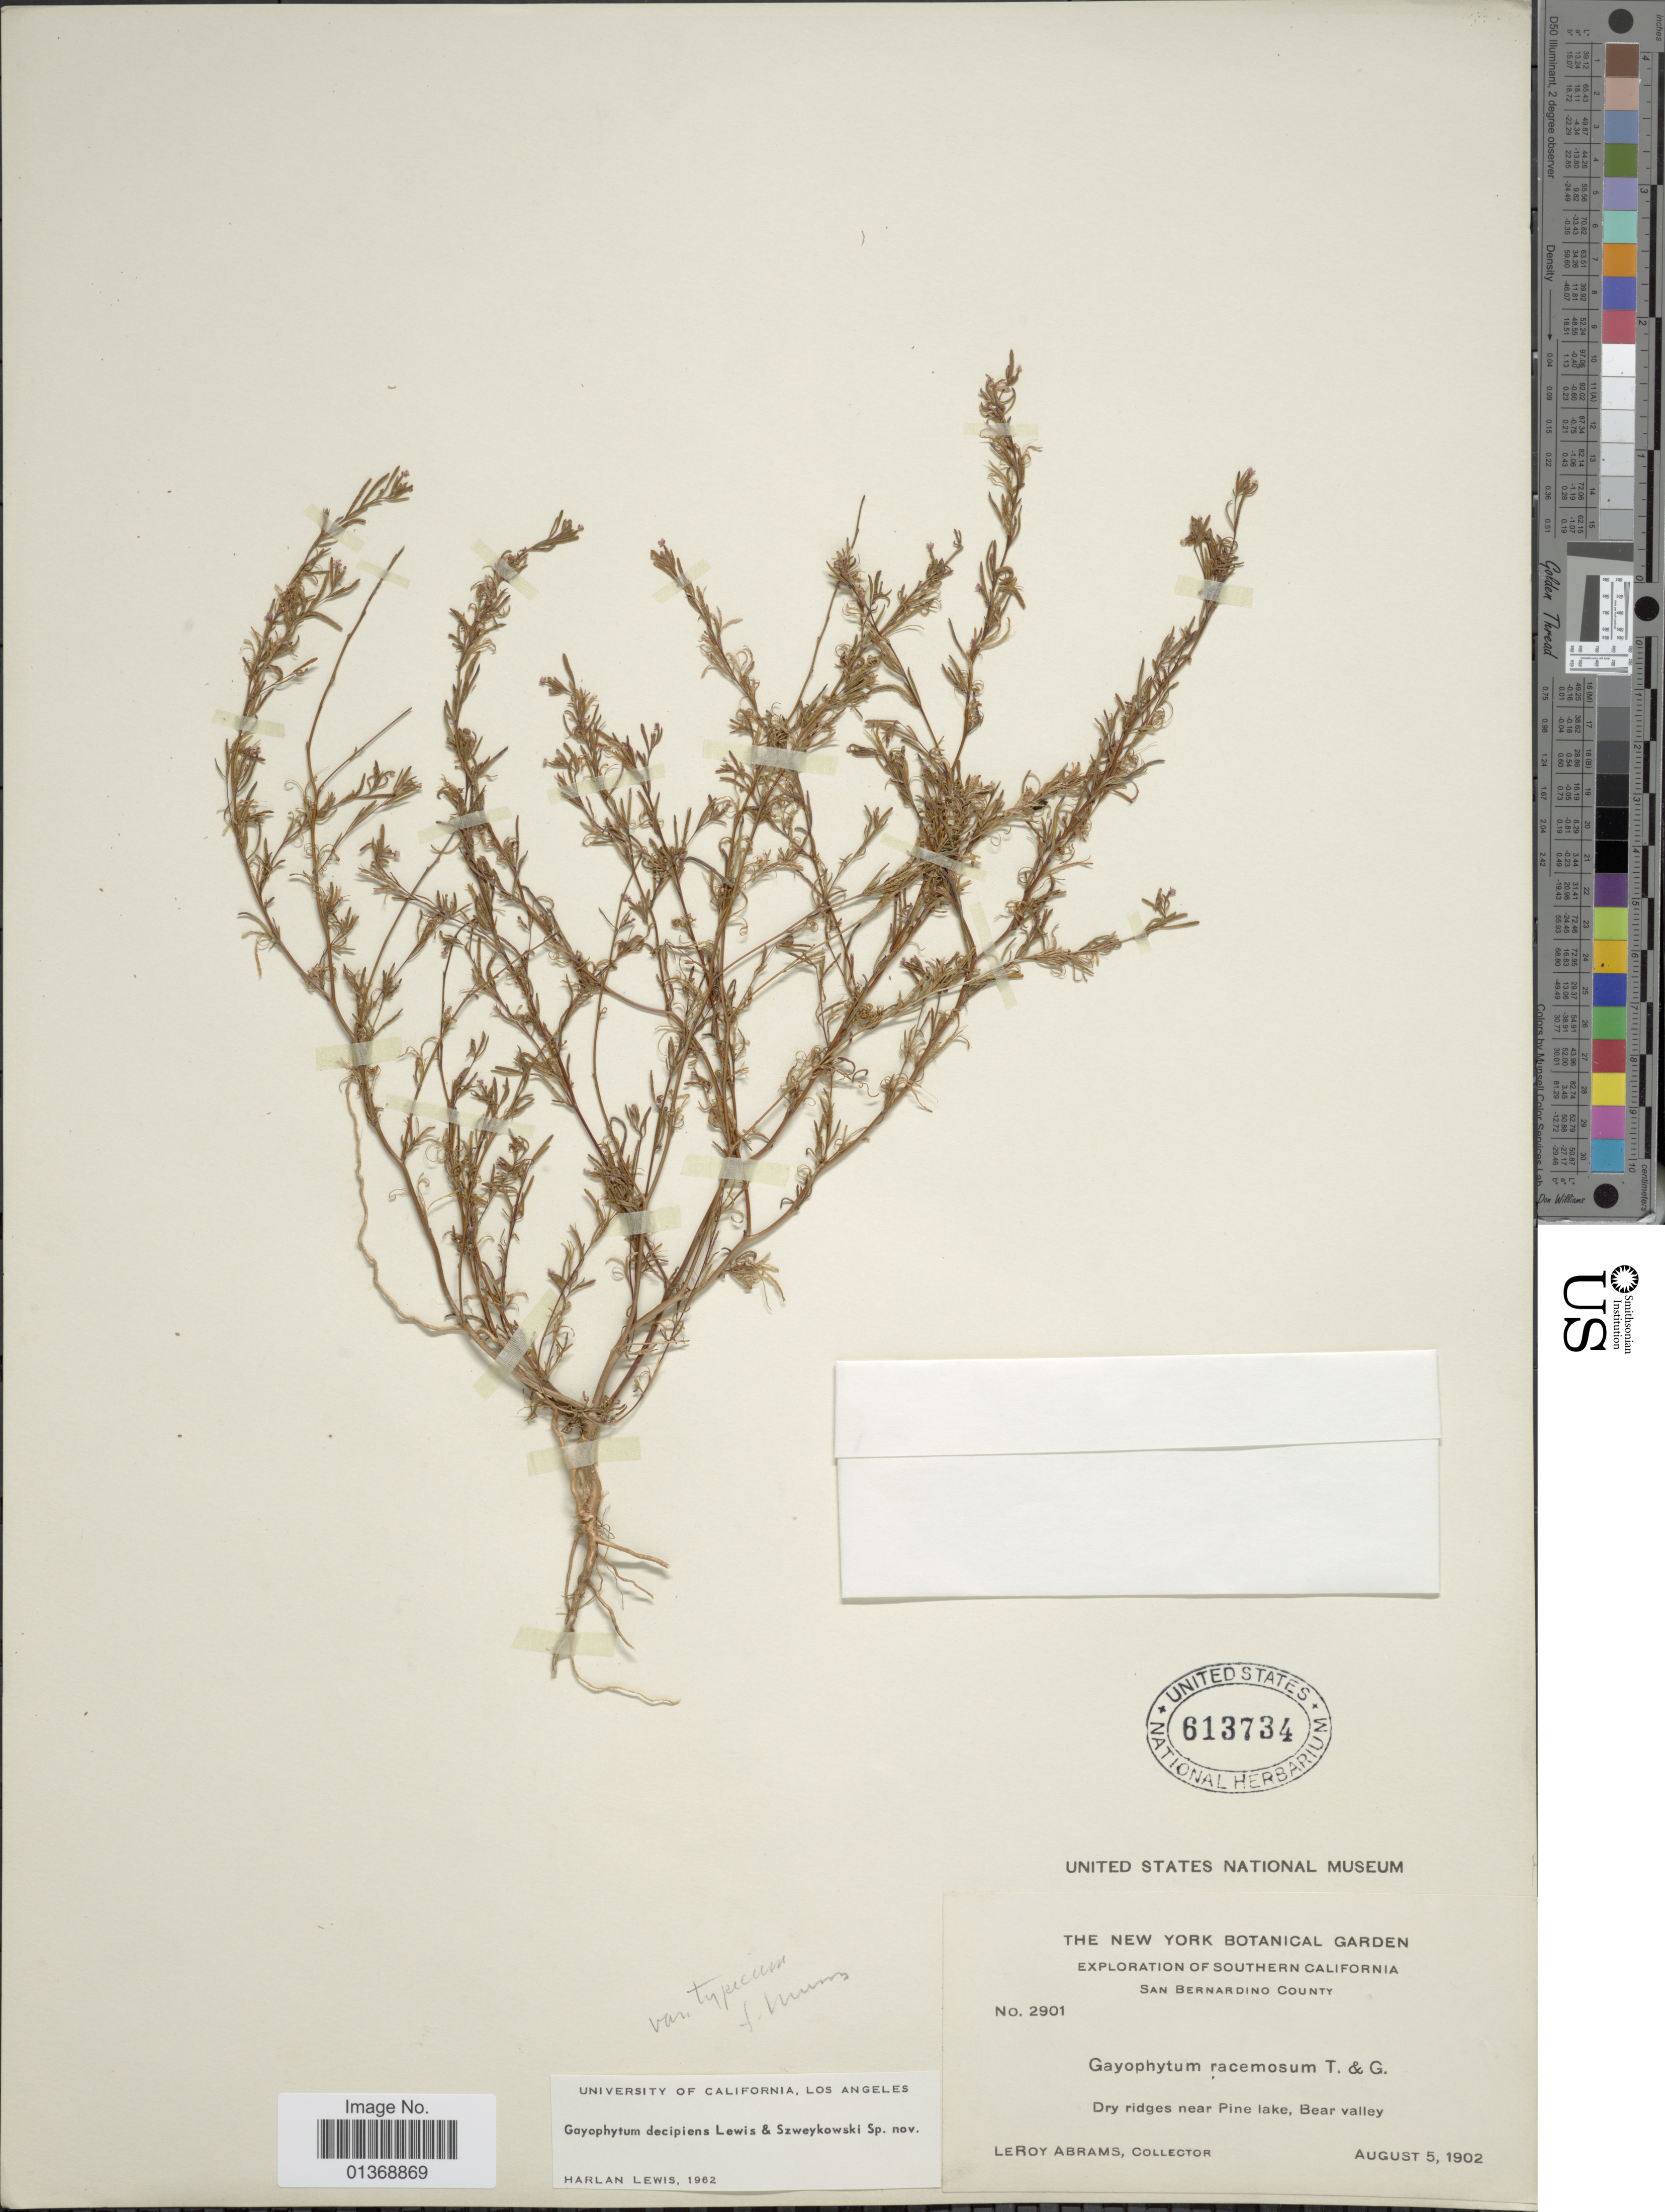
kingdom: Plantae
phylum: Tracheophyta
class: Magnoliopsida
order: Myrtales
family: Onagraceae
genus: Gayophytum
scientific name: Gayophytum decipiens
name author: F. H. Lewis & Szweyk.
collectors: L. Abrams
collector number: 2901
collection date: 1902-08-05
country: United States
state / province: California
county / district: San Bernardino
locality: Southern California, San Bernardino County. Dry ridges near Pine lake, Bear Valley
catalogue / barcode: US 613734